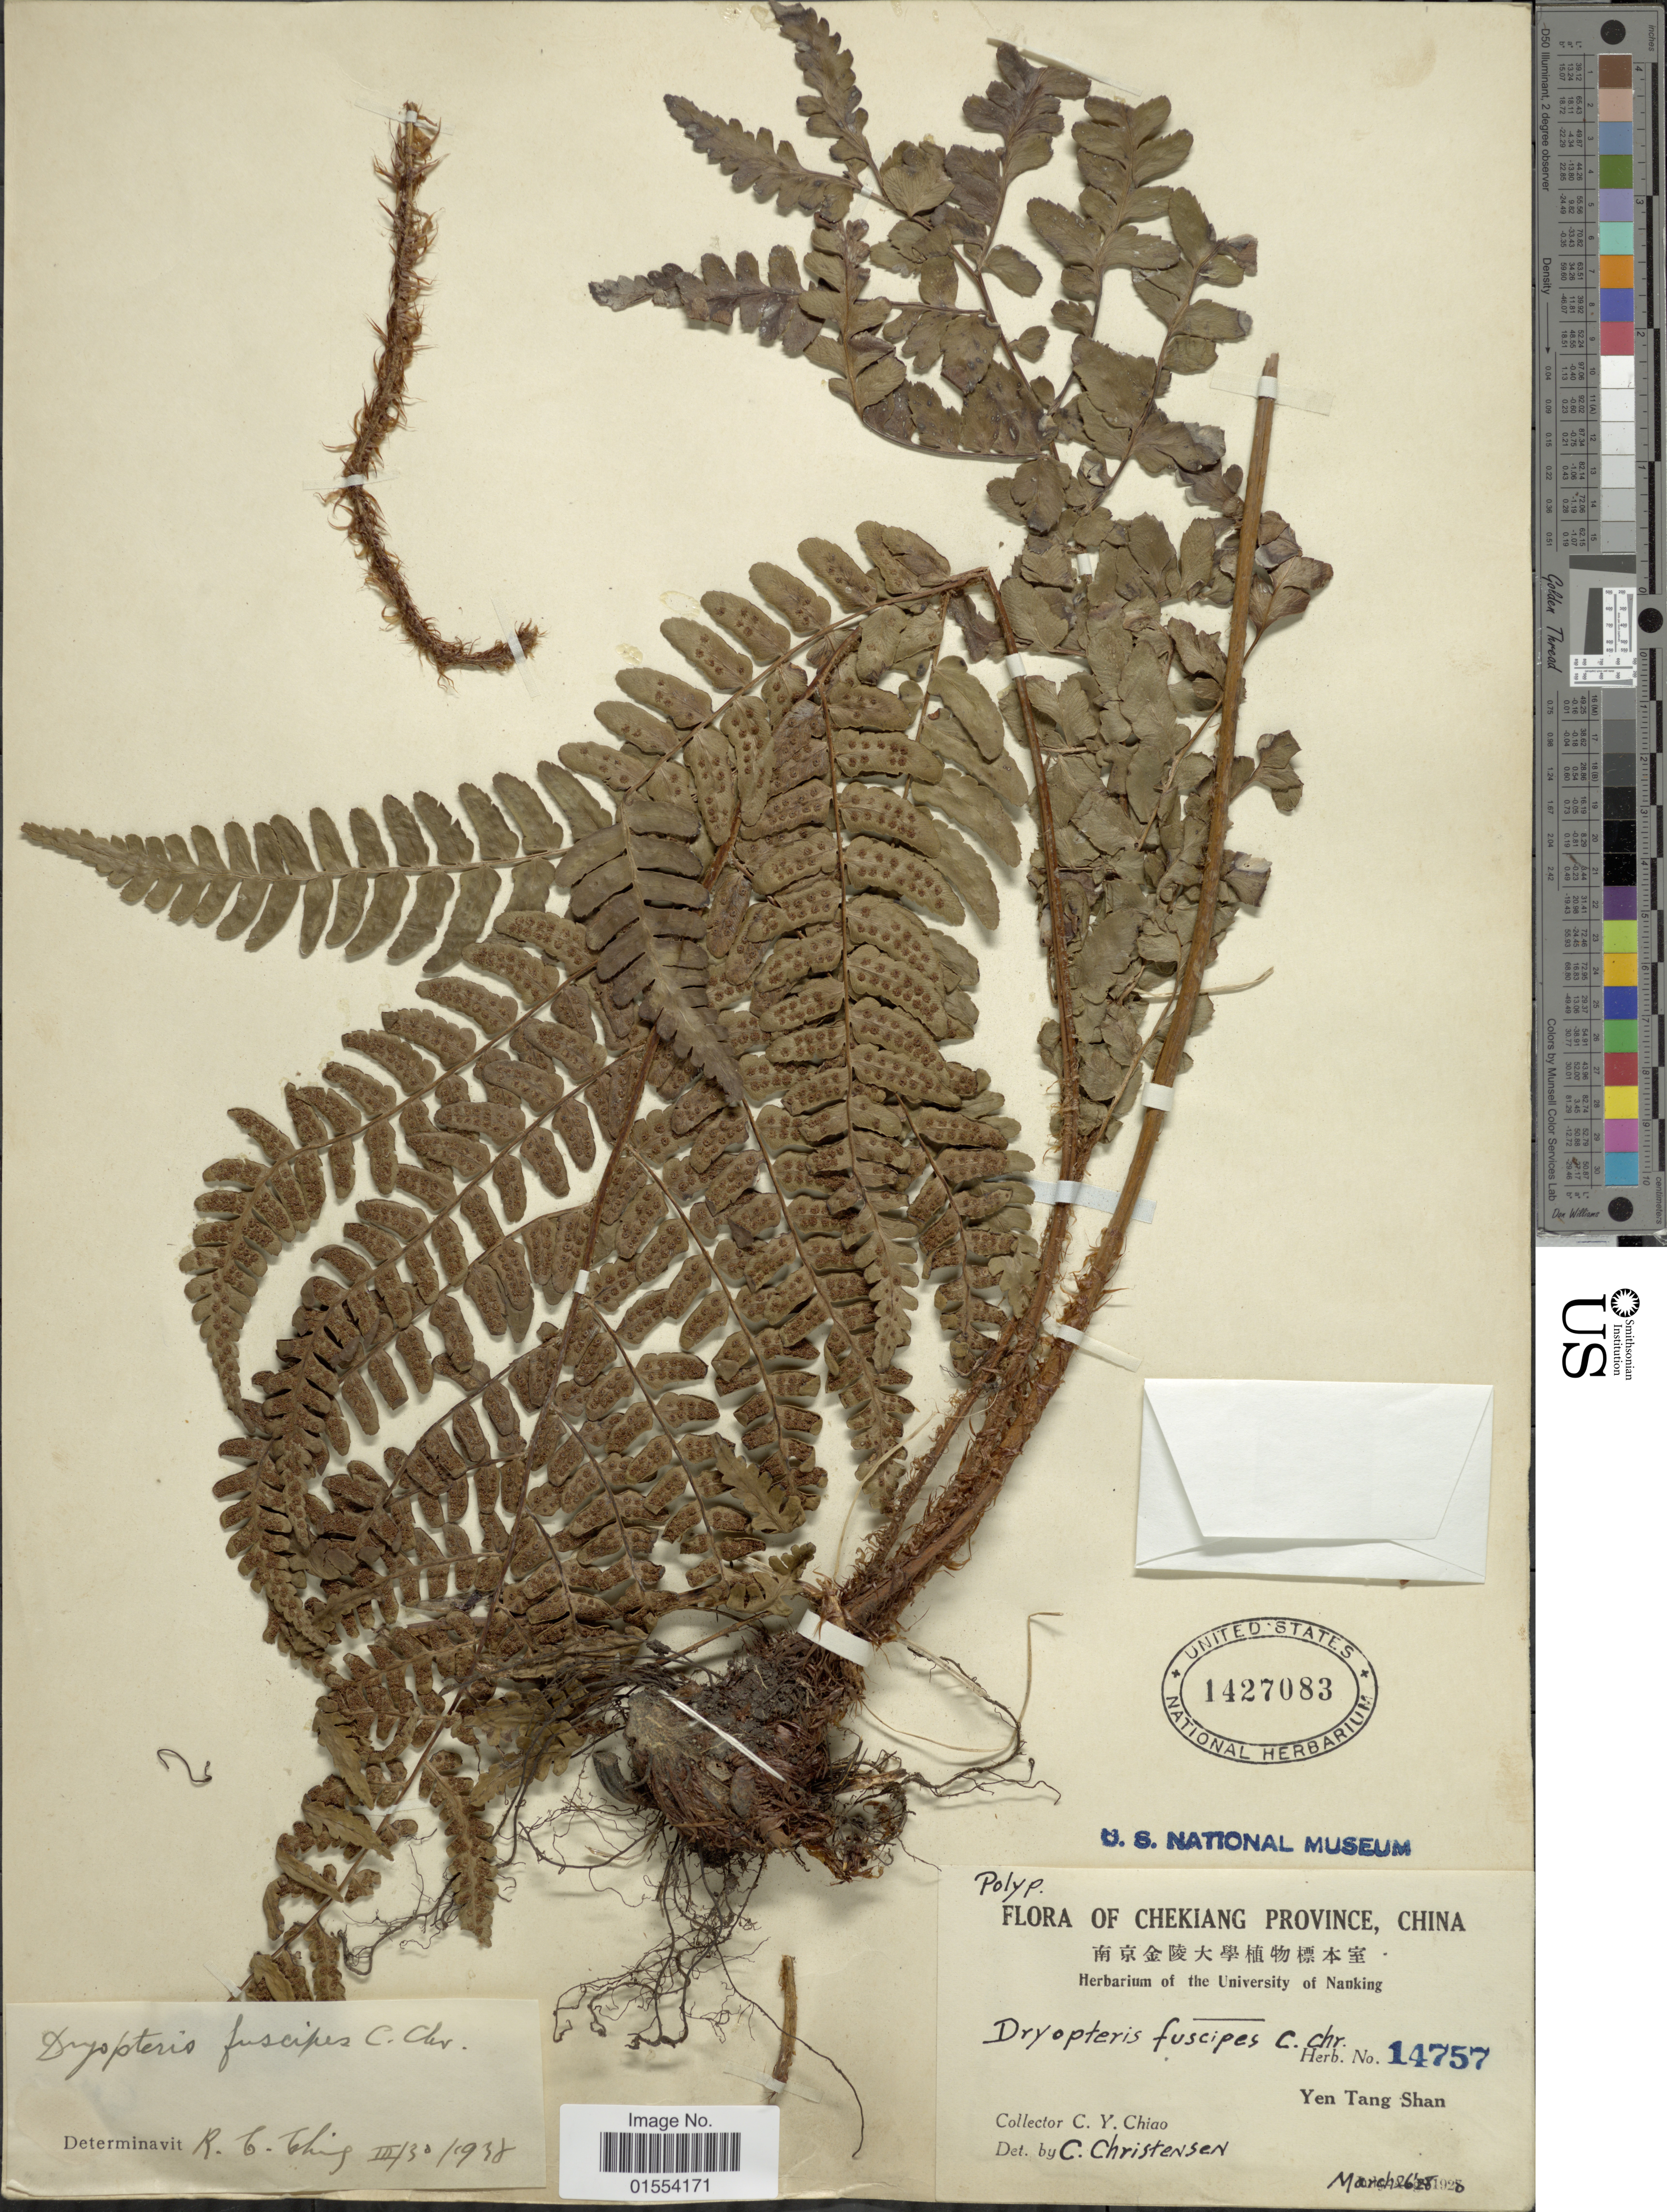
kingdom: Plantae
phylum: Tracheophyta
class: Polypodiopsida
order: Polypodiales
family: Dryopteridaceae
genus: Dryopteris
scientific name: Dryopteris fuscipes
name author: C. Chr.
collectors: C. Y. Chiao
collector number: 14757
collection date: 1928-03-06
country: China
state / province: Zhejiang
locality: Checkiang Province, China. Yen Tang Shan.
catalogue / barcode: US 1427083